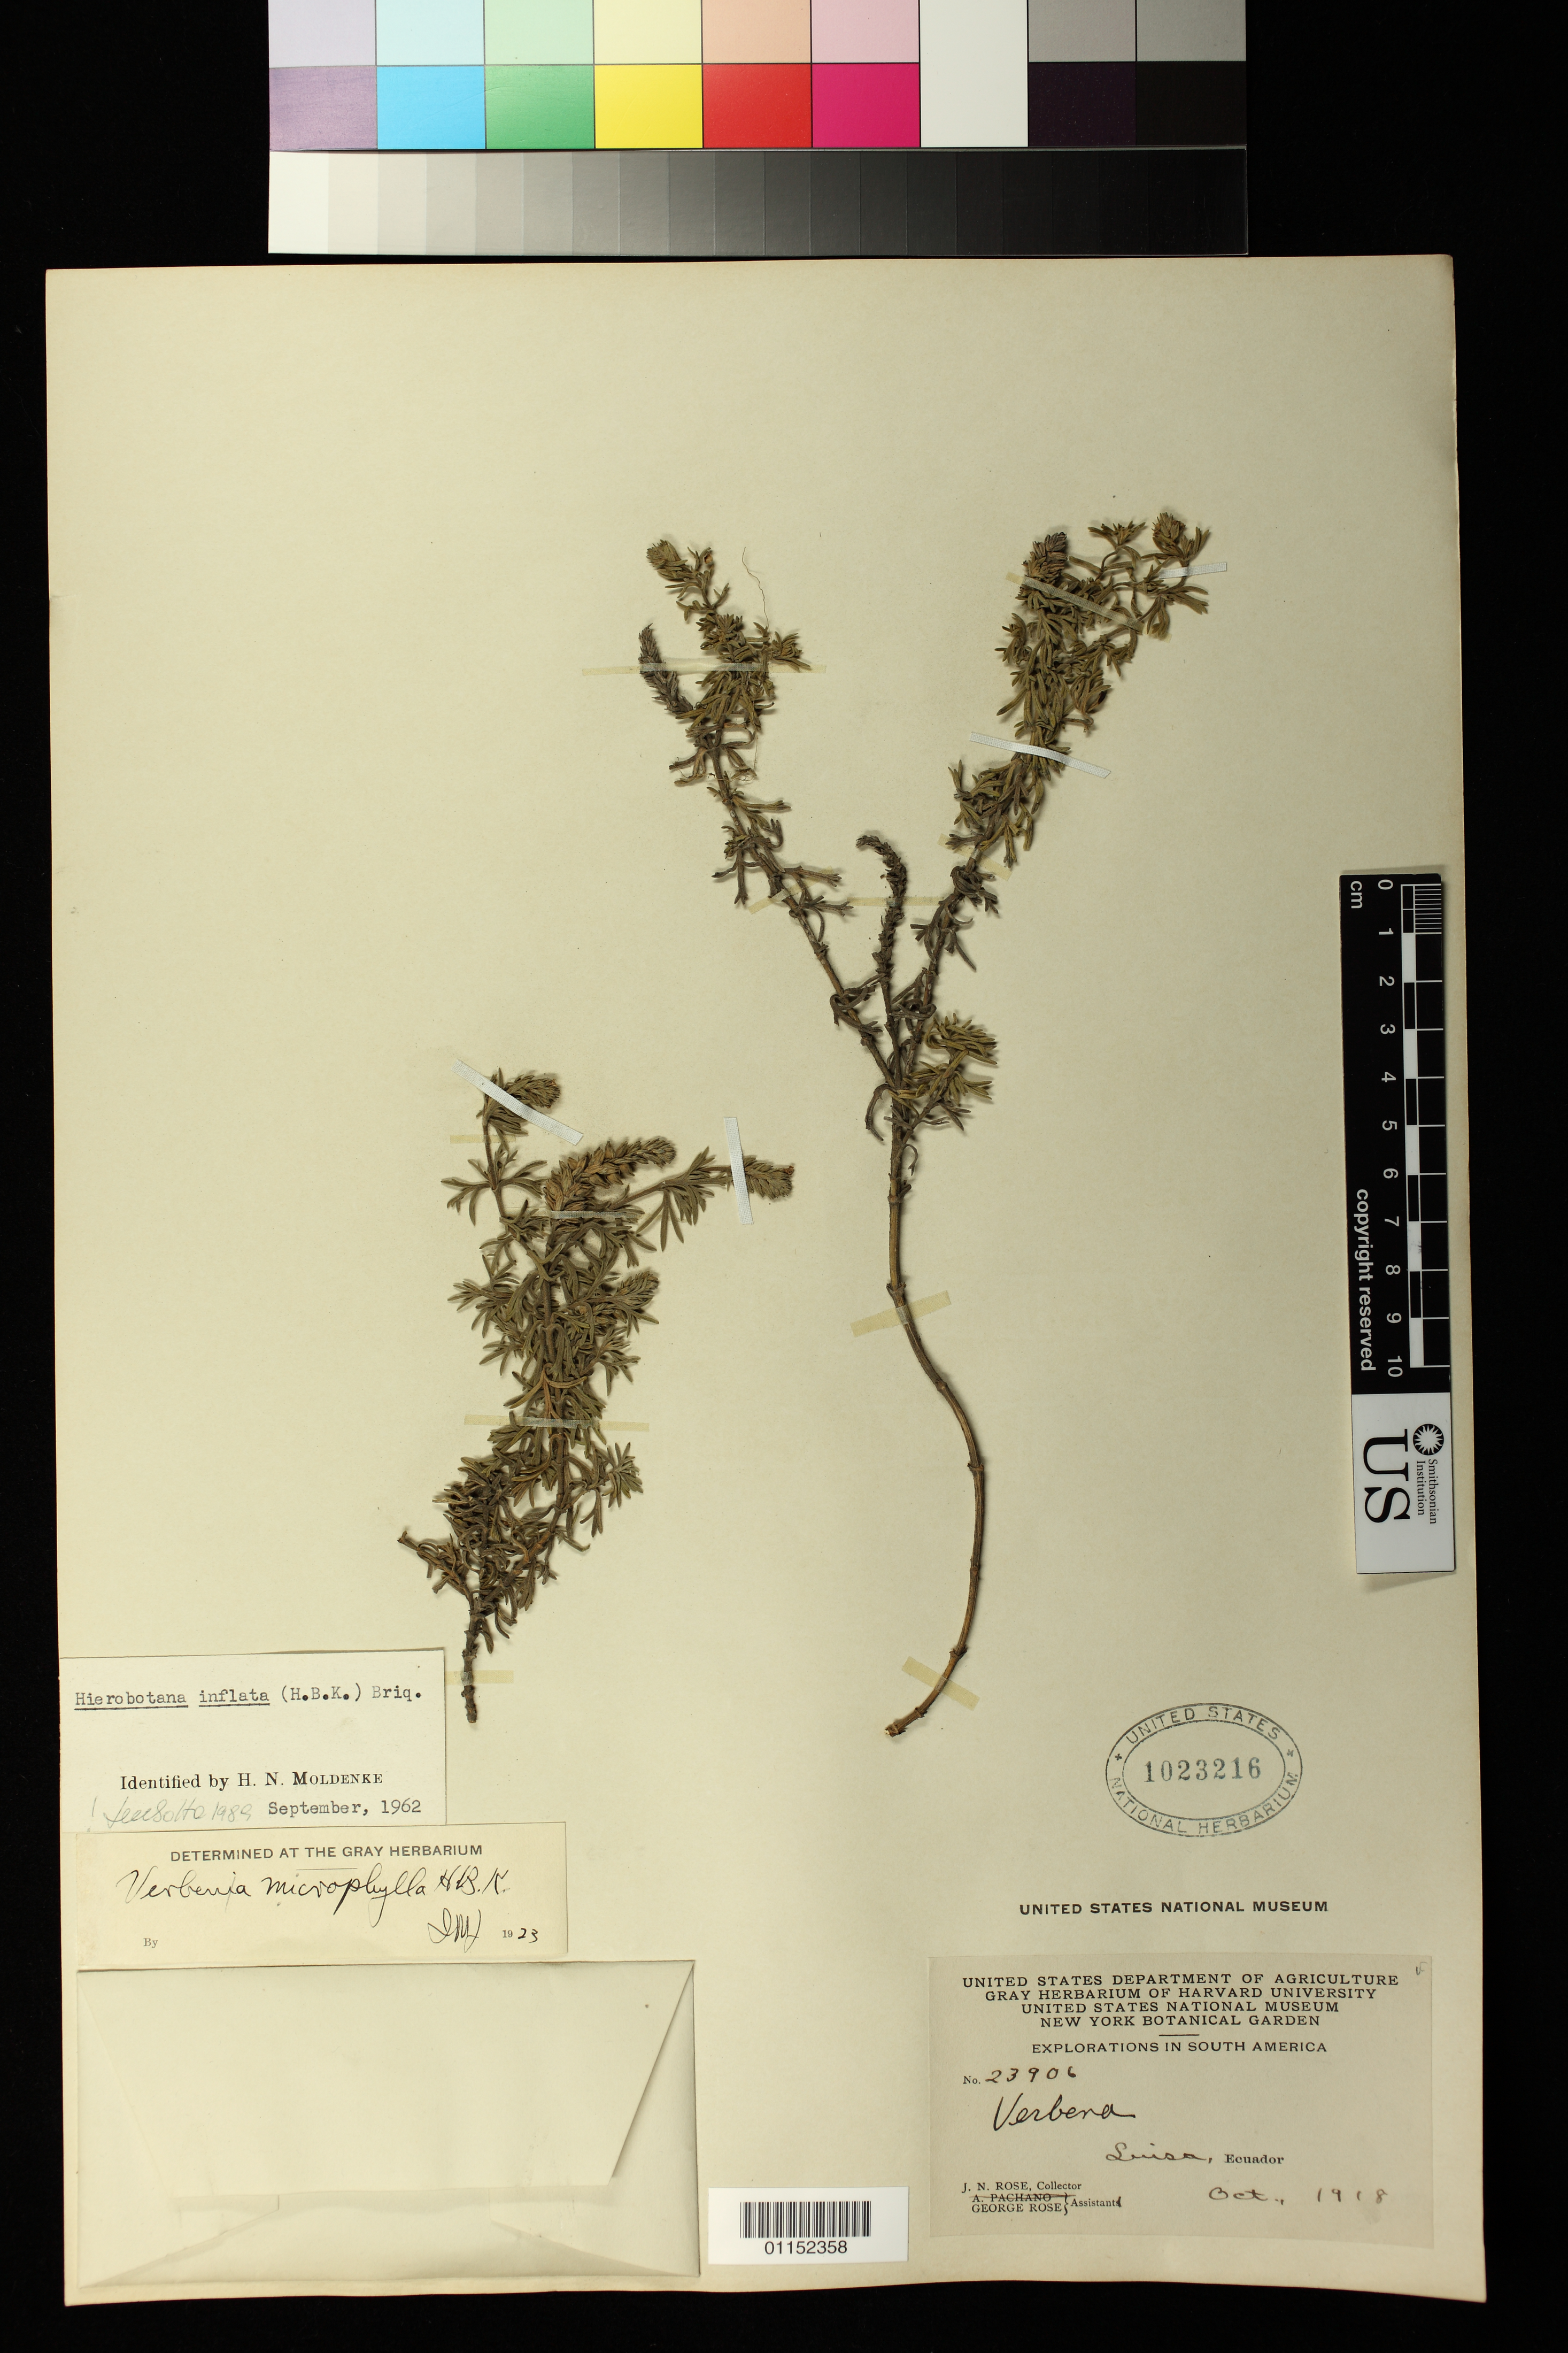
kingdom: Plantae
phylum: Tracheophyta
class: Magnoliopsida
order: Lamiales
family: Verbenaceae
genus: Hierobotana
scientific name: Hierobotana inflata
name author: (Kunth) Briq.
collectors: J. N. Rose & G. Rose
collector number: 23906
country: Ecuador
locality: Luisa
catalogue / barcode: US 1023216